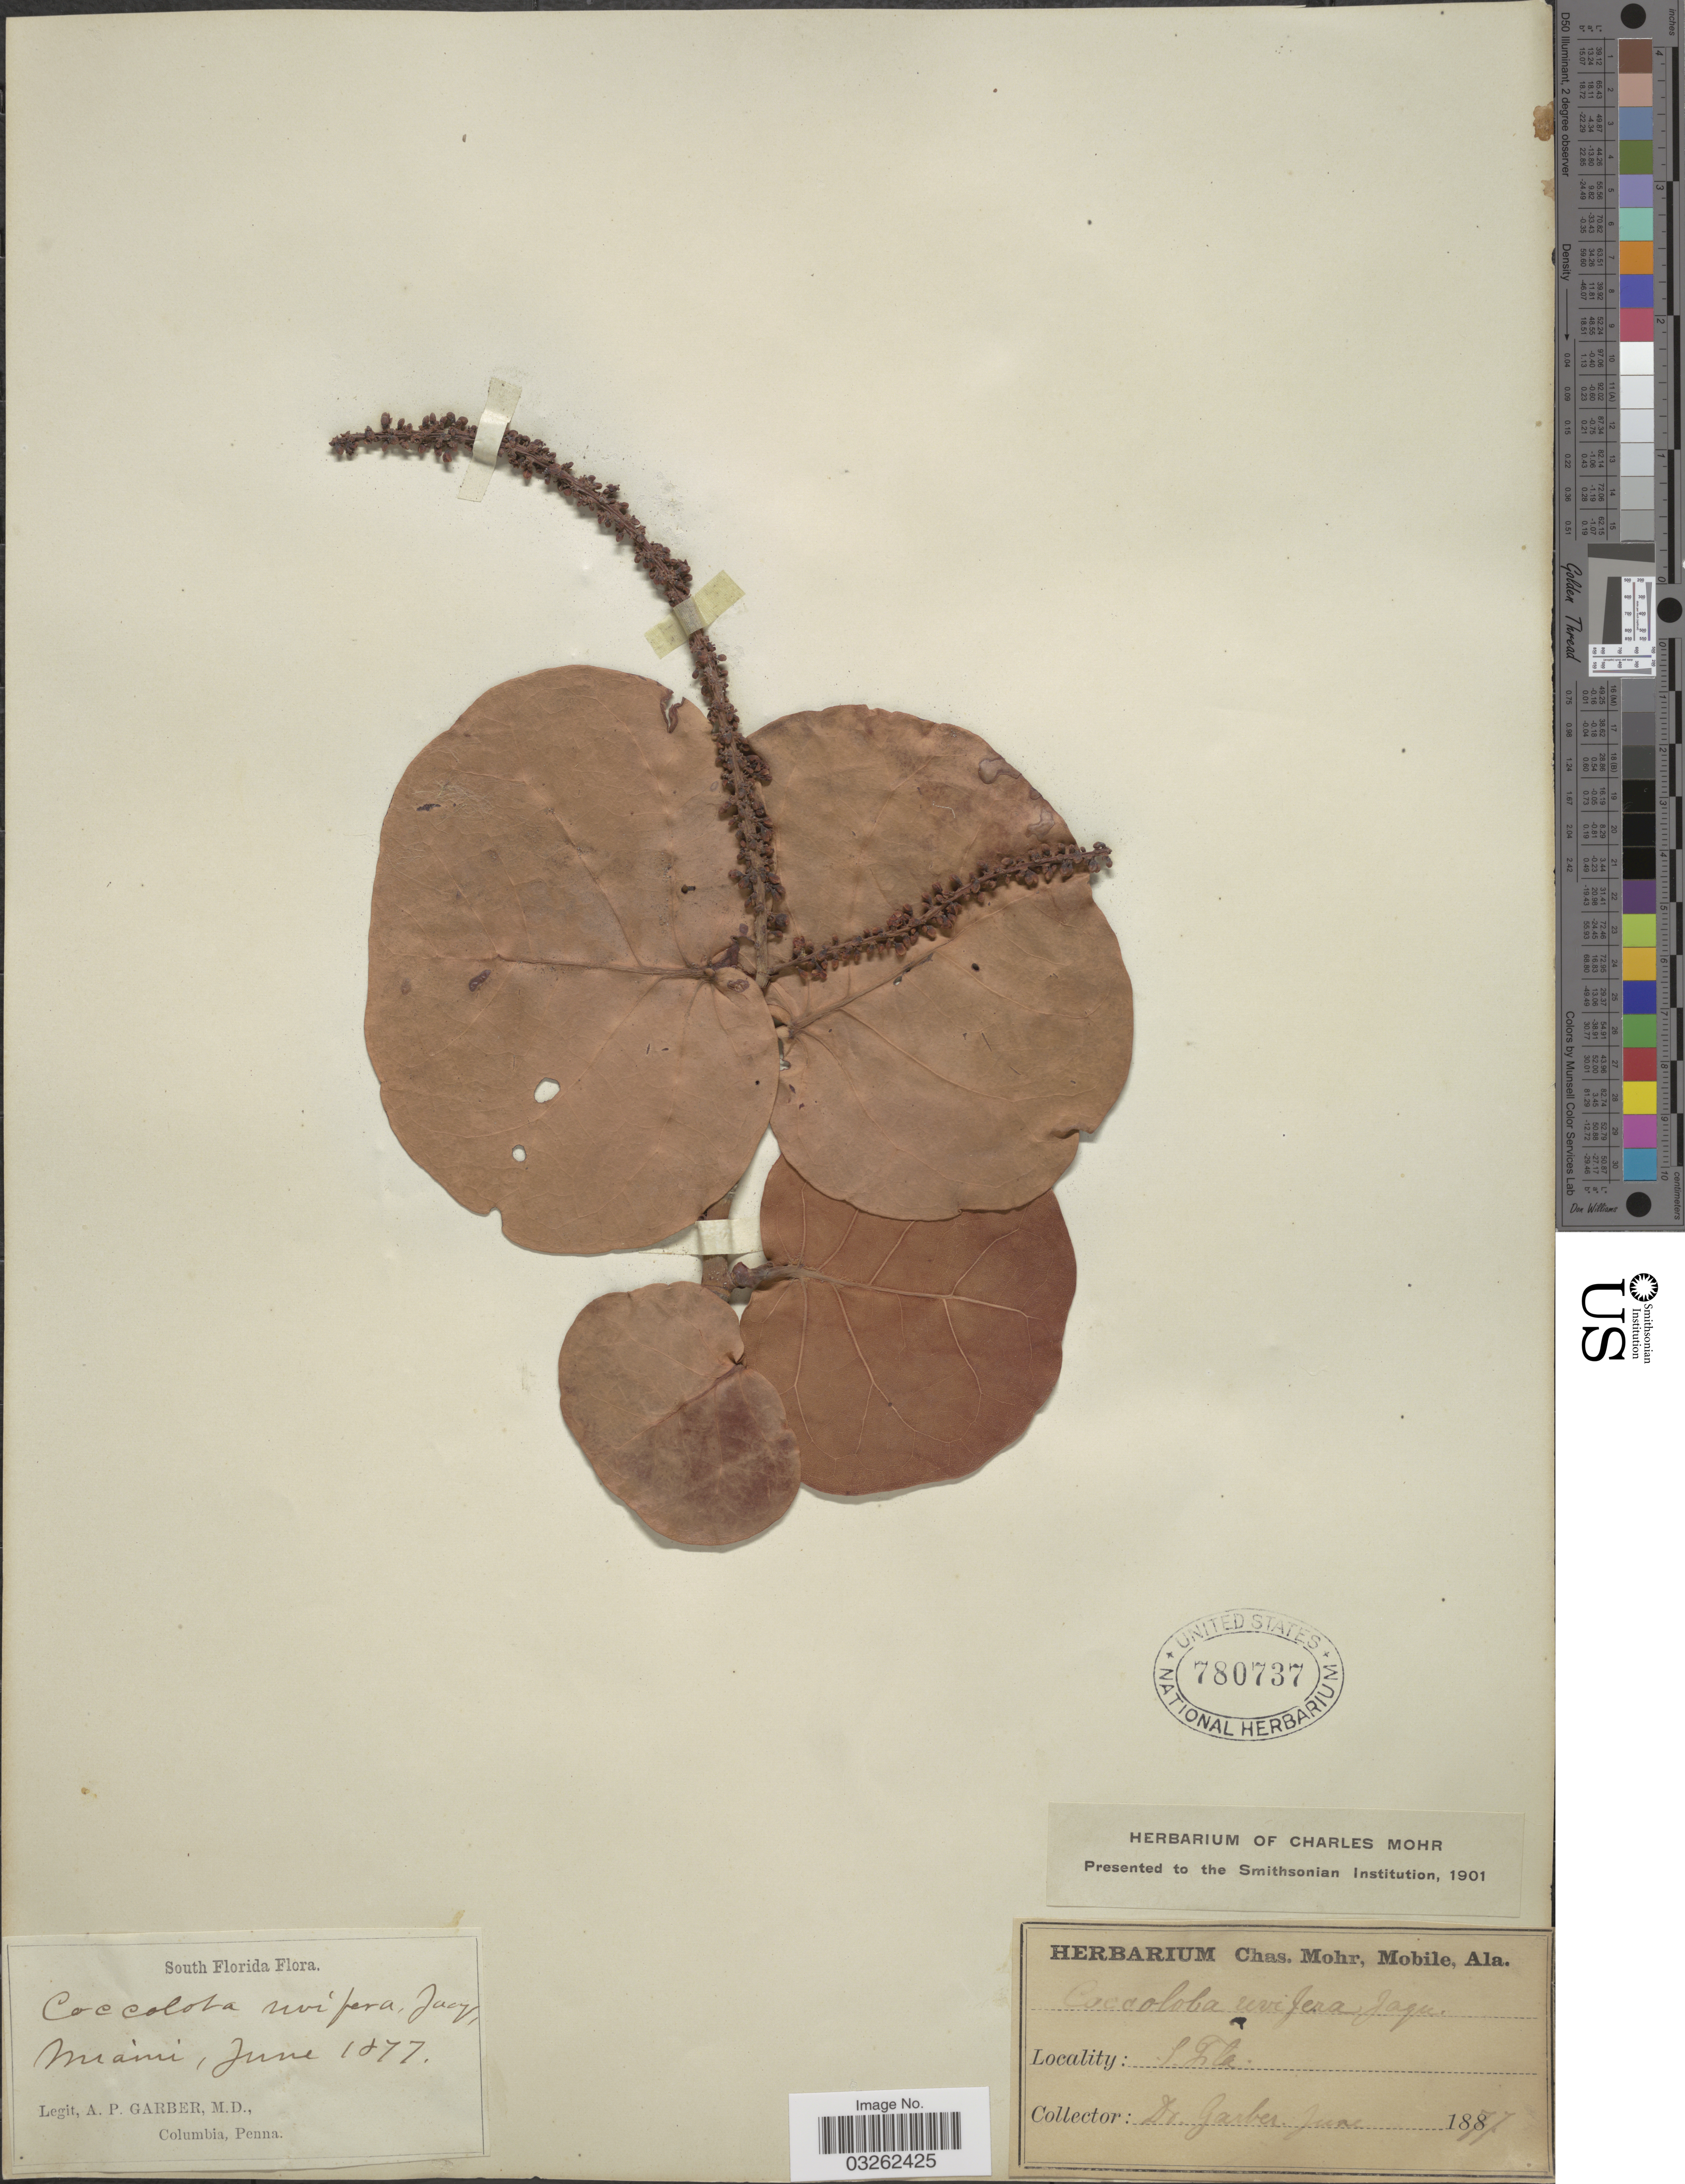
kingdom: Plantae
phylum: Tracheophyta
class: Magnoliopsida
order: Caryophyllales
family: Polygonaceae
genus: Coccoloba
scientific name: Coccoloba uvifera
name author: L.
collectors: A. P. Garber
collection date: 1877-06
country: United States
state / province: Florida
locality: South Florida. Miami.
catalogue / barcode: US 780737